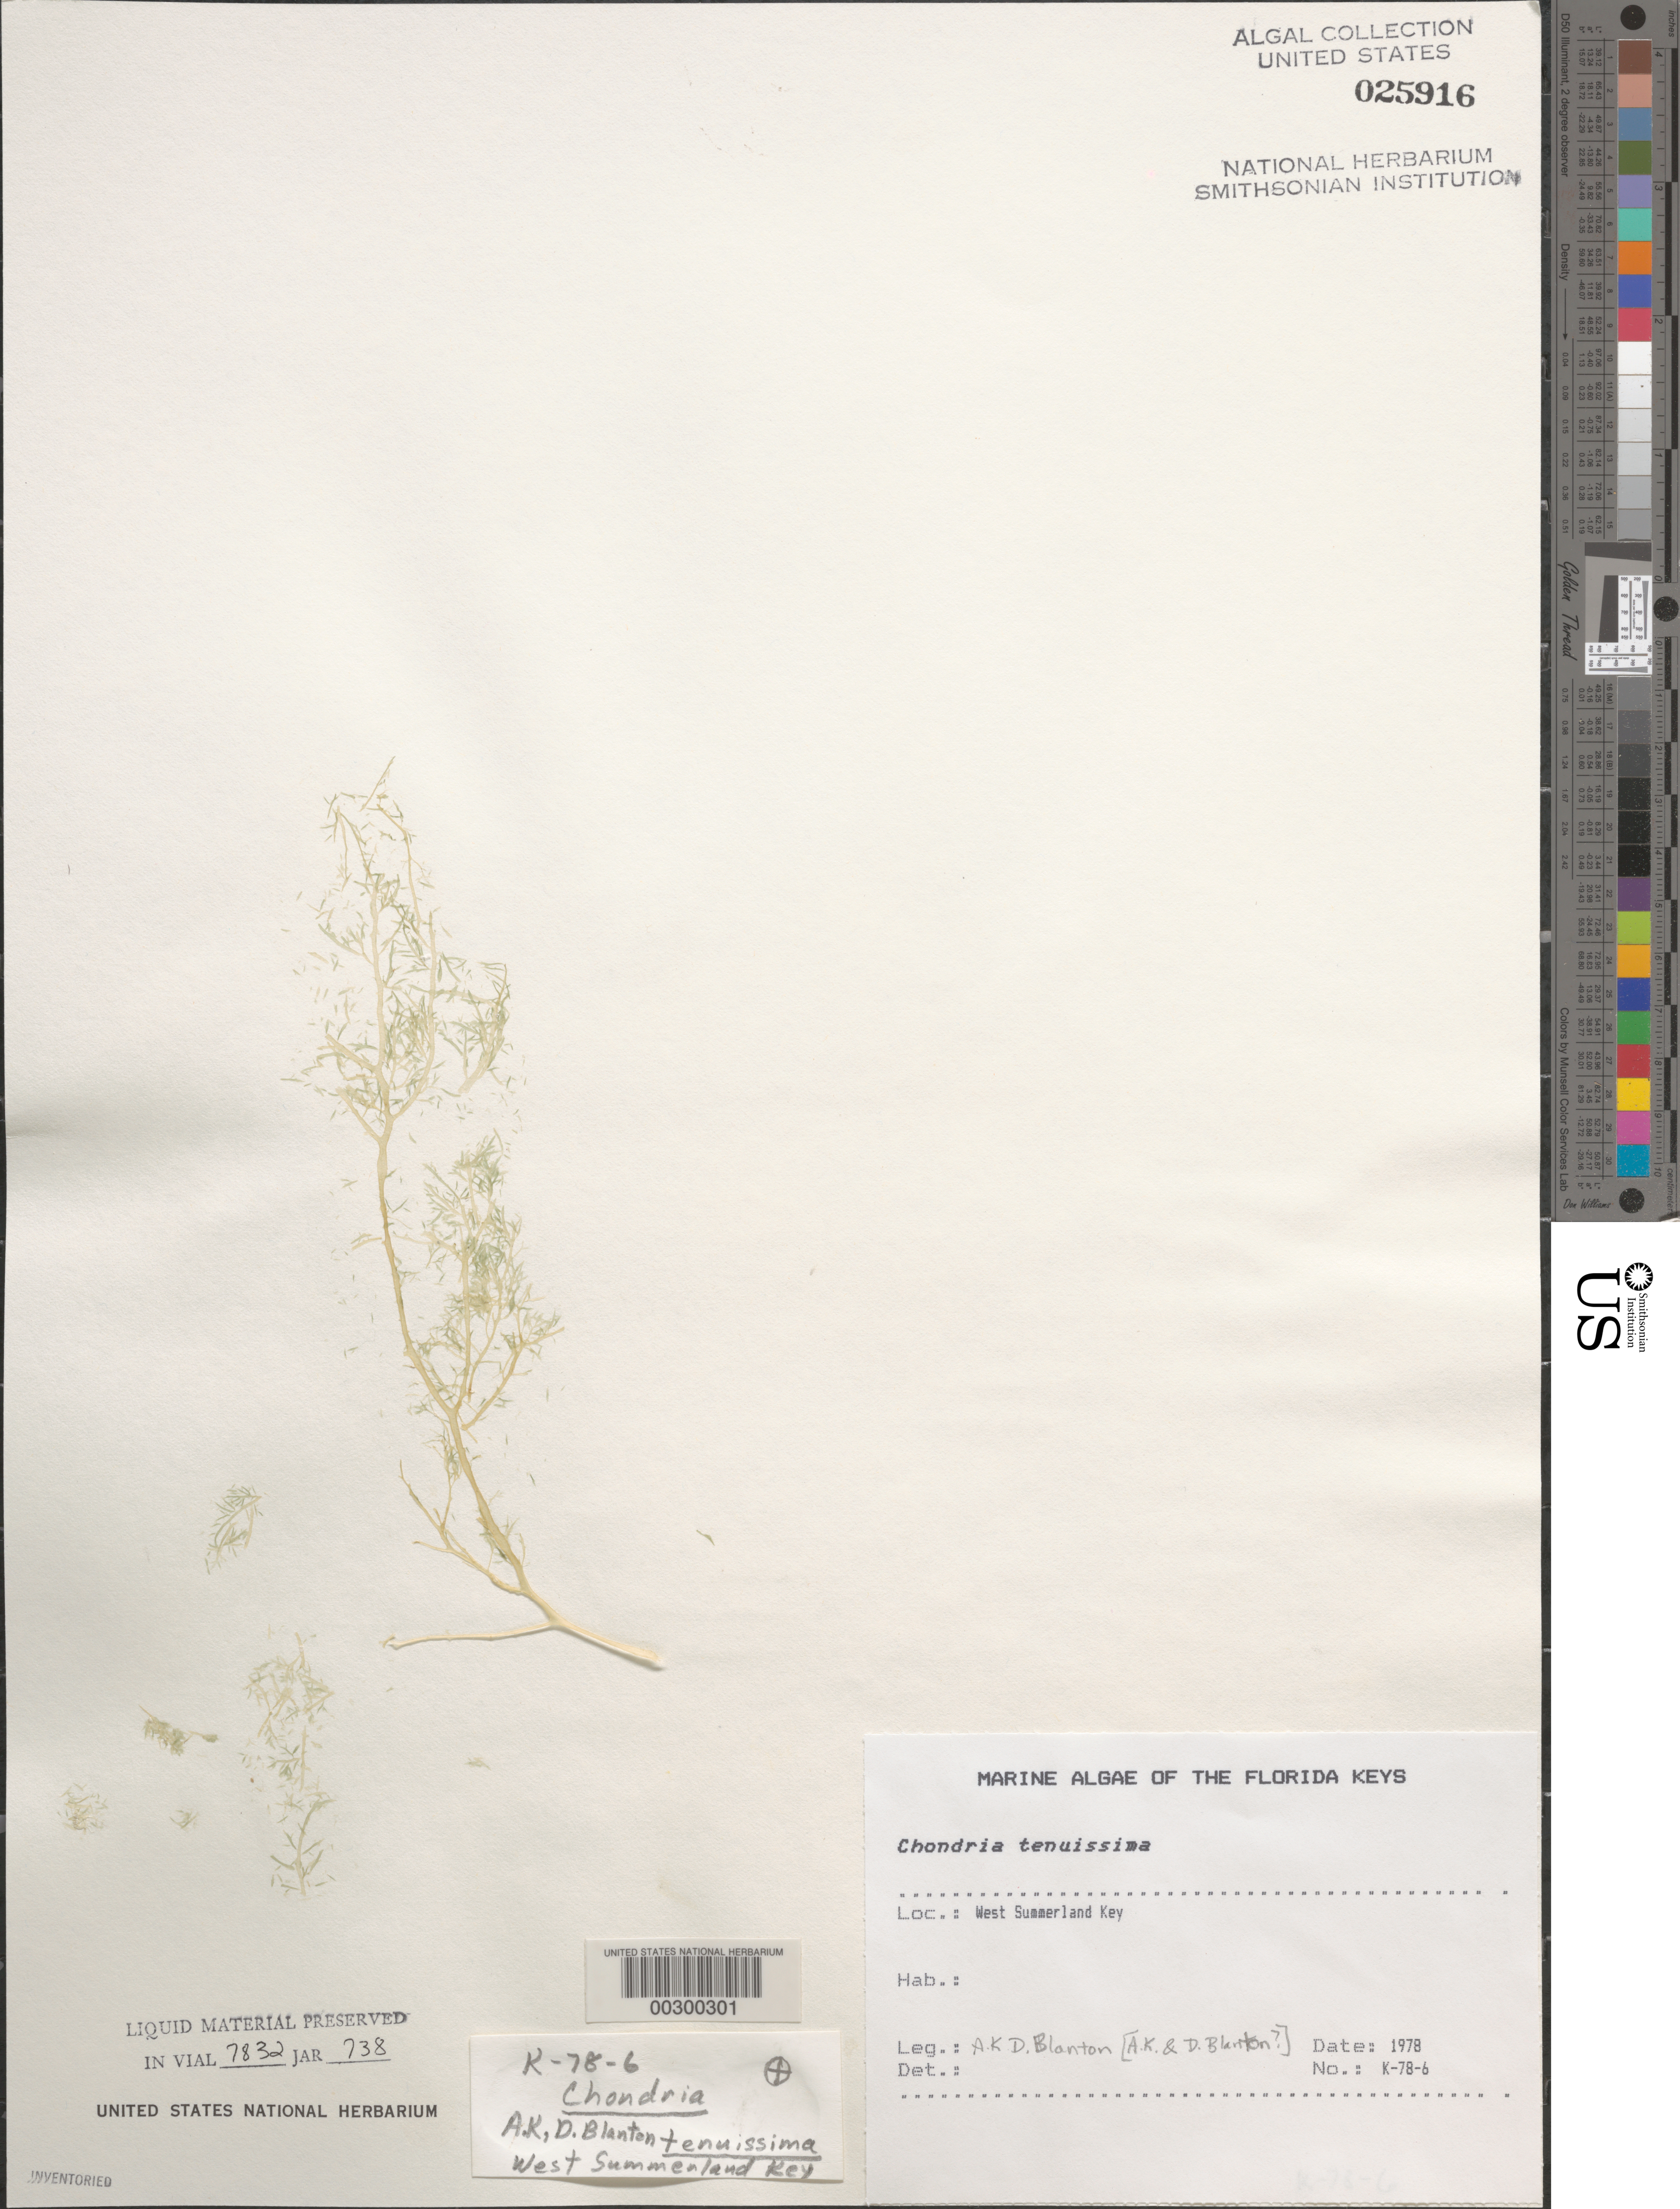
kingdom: Plantae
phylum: Rhodophyta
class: Florideophyceae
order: Ceramiales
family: Rhodomelaceae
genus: Chondria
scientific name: Chondria capillaris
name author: M.J. Wynne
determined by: Algae name updating Project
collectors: A. Blanton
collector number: K-78-6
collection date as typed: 1978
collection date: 1978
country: United States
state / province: Florida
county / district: Monroe County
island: West Summerland Key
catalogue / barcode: US 25916